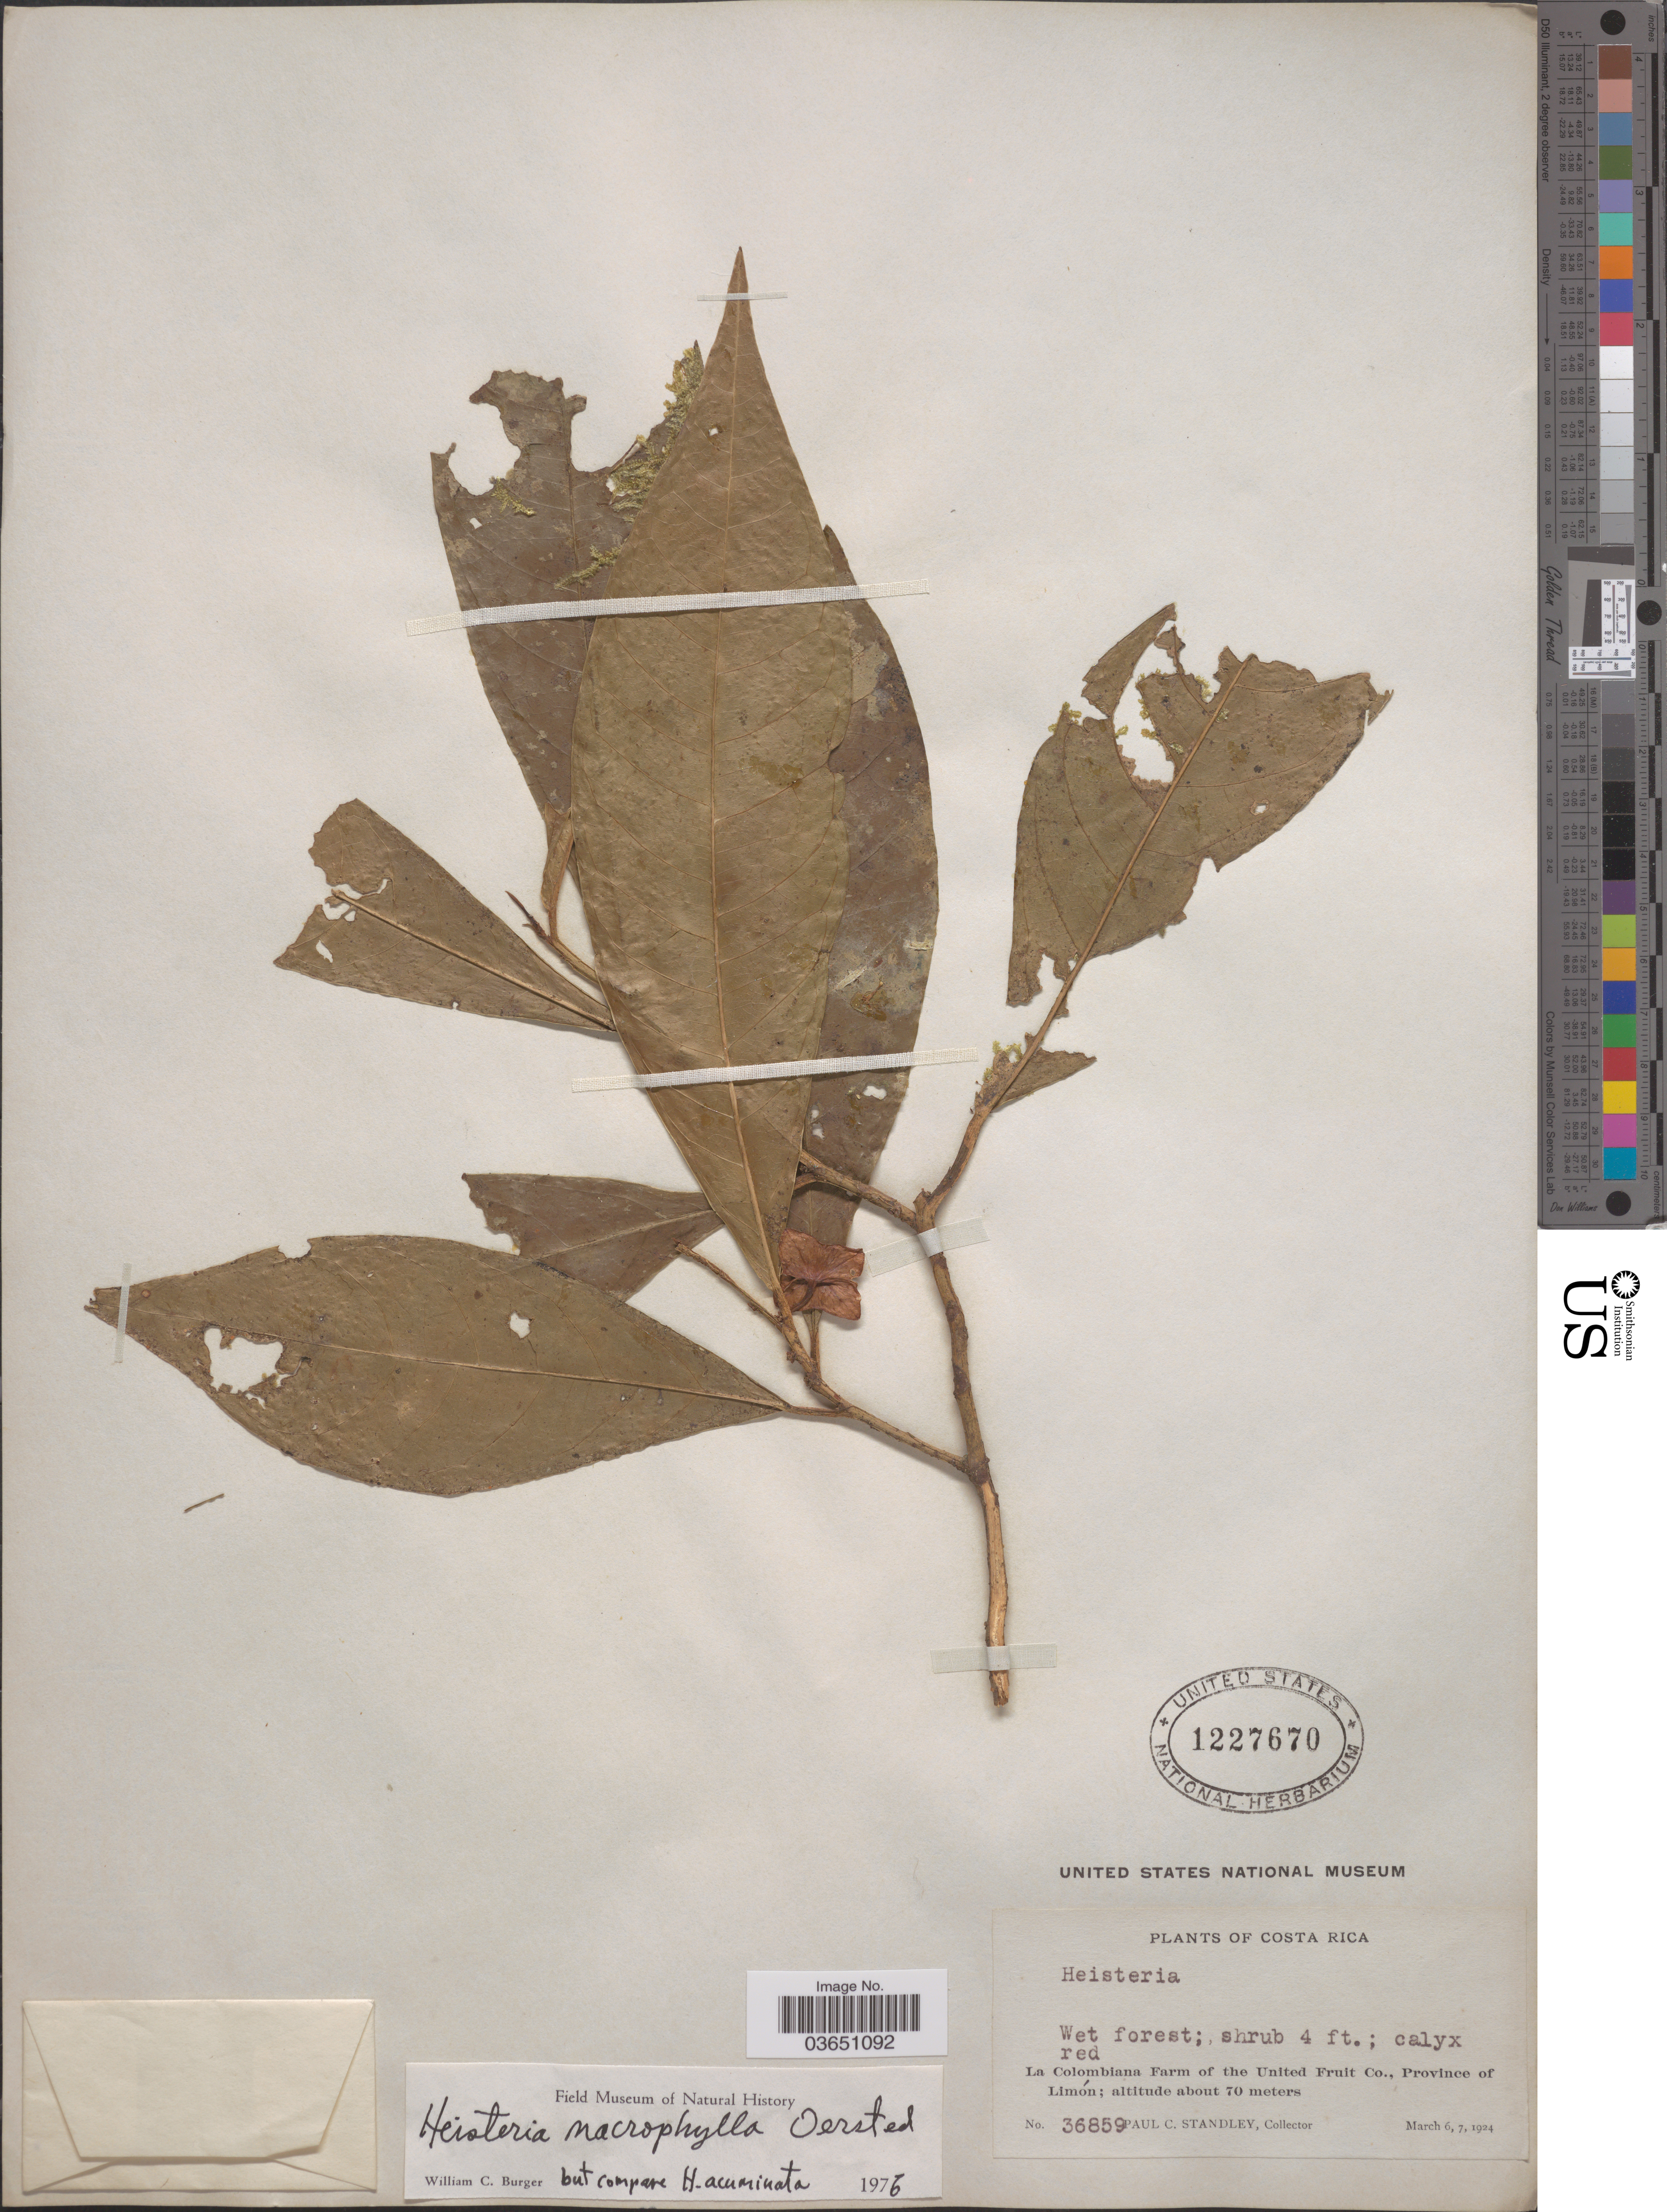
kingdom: Plantae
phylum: Tracheophyta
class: Magnoliopsida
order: Santalales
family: Erythropalaceae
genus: Heisteria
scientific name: Heisteria macrophylla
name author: Oerst.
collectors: P. C. Standley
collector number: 36859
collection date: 1924-03-06/1924-03-07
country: Costa Rica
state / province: Limón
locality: La Colombiana Farm of the UNited Fruit Co.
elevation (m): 70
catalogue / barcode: US 1227670